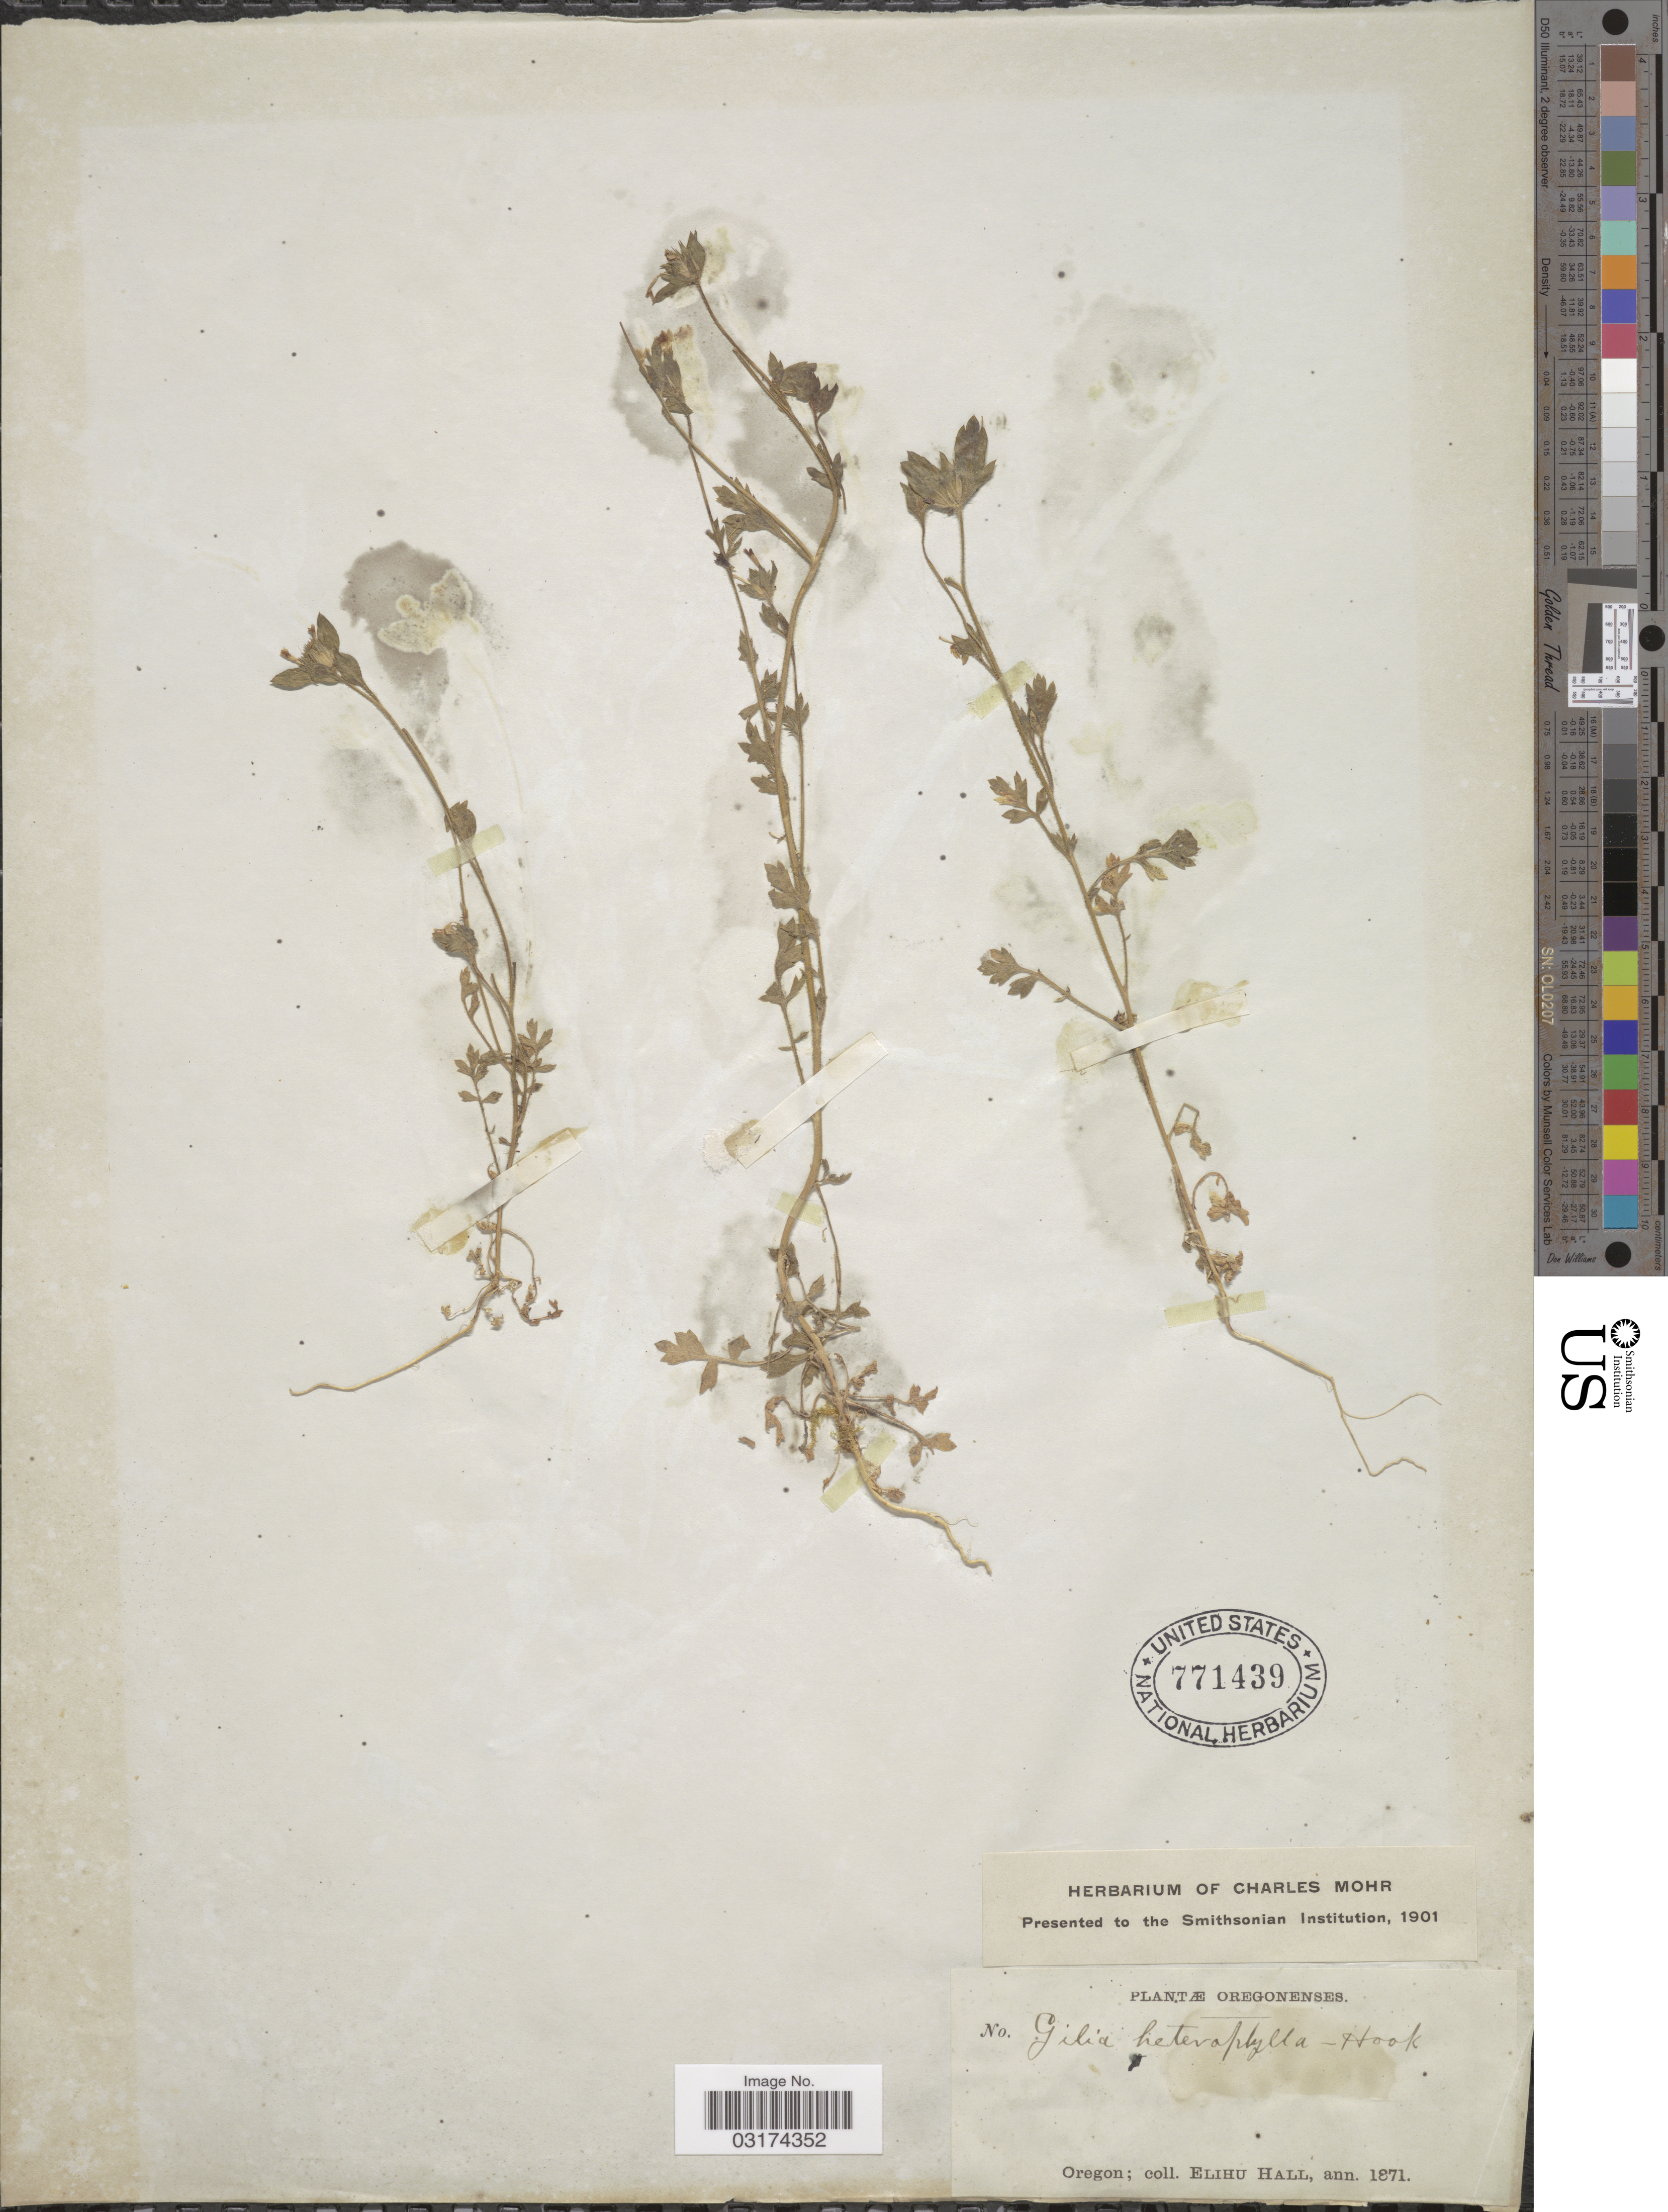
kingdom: Plantae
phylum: Tracheophyta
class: Magnoliopsida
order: Ericales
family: Polemoniaceae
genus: Collomia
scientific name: Collomia heterophylla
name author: Hook.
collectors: E. Hall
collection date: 1871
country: United States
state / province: Oregon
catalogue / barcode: US 771439